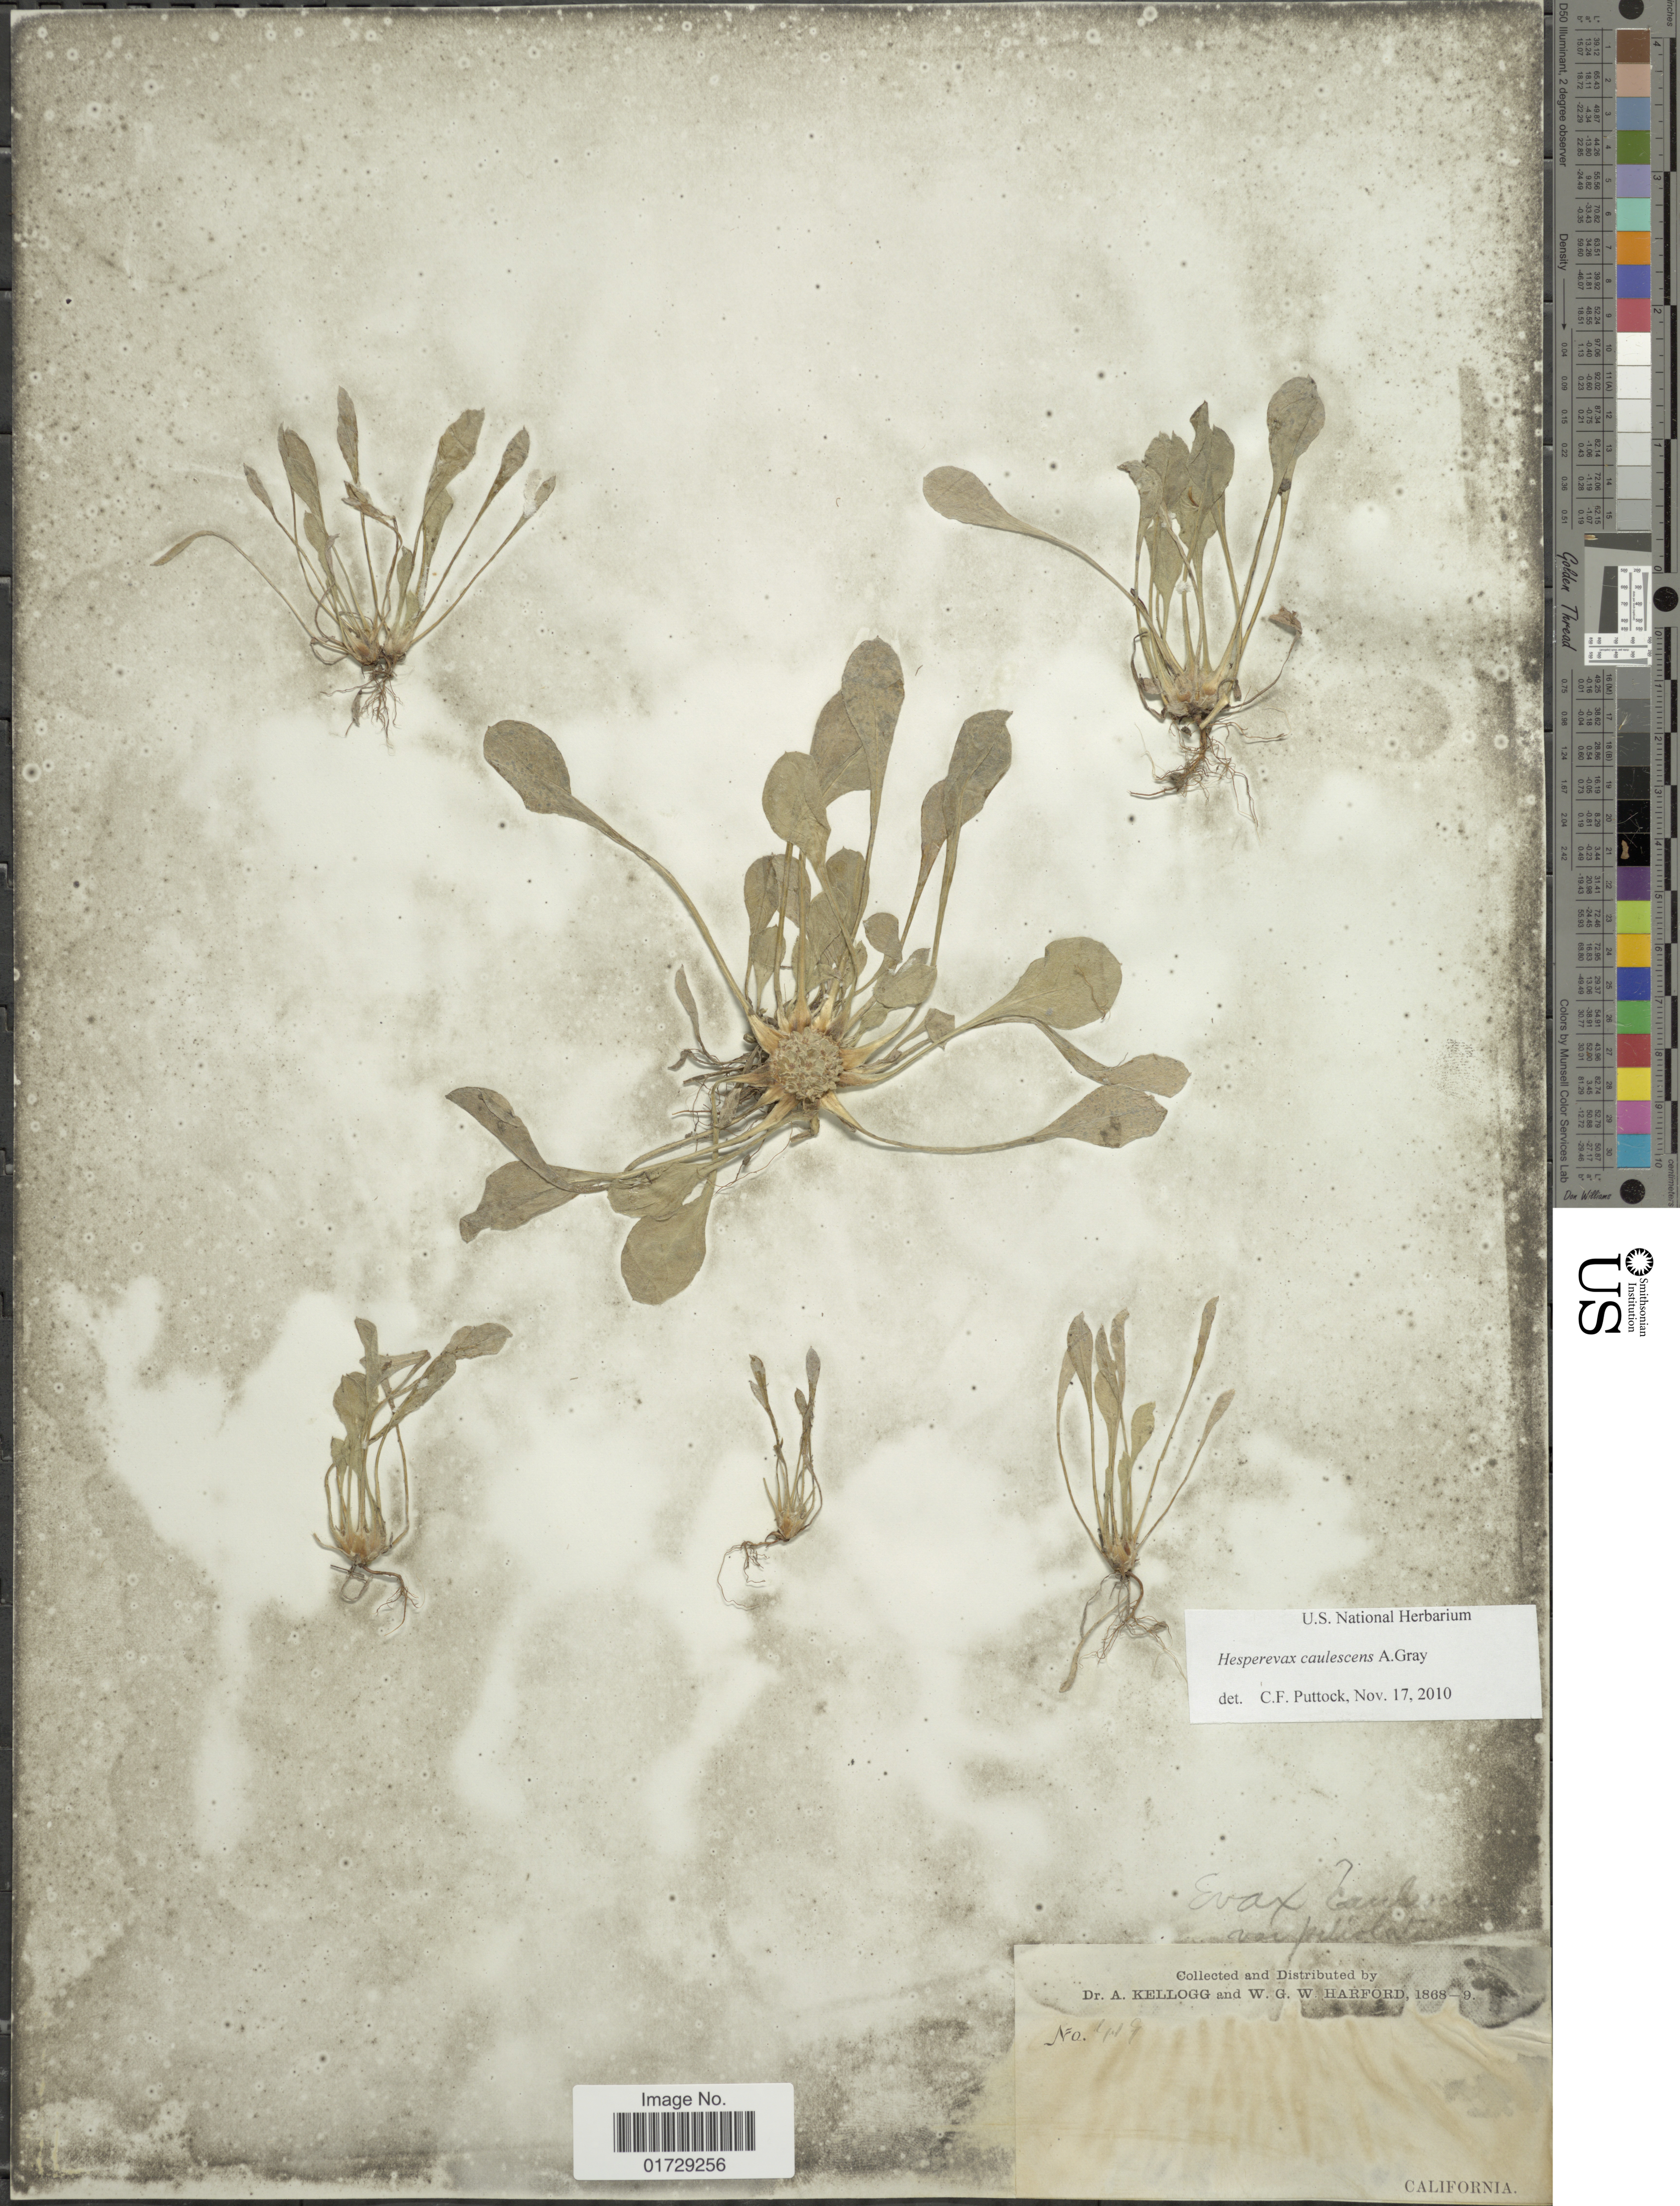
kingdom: Plantae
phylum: Tracheophyta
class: Magnoliopsida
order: Asterales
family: Asteraceae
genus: Hesperevax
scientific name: Hesperevax caulescens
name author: (Benth.) A. Gray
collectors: A. Kellogg & W. G. W. Harford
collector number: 419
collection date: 1868/1869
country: United States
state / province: California